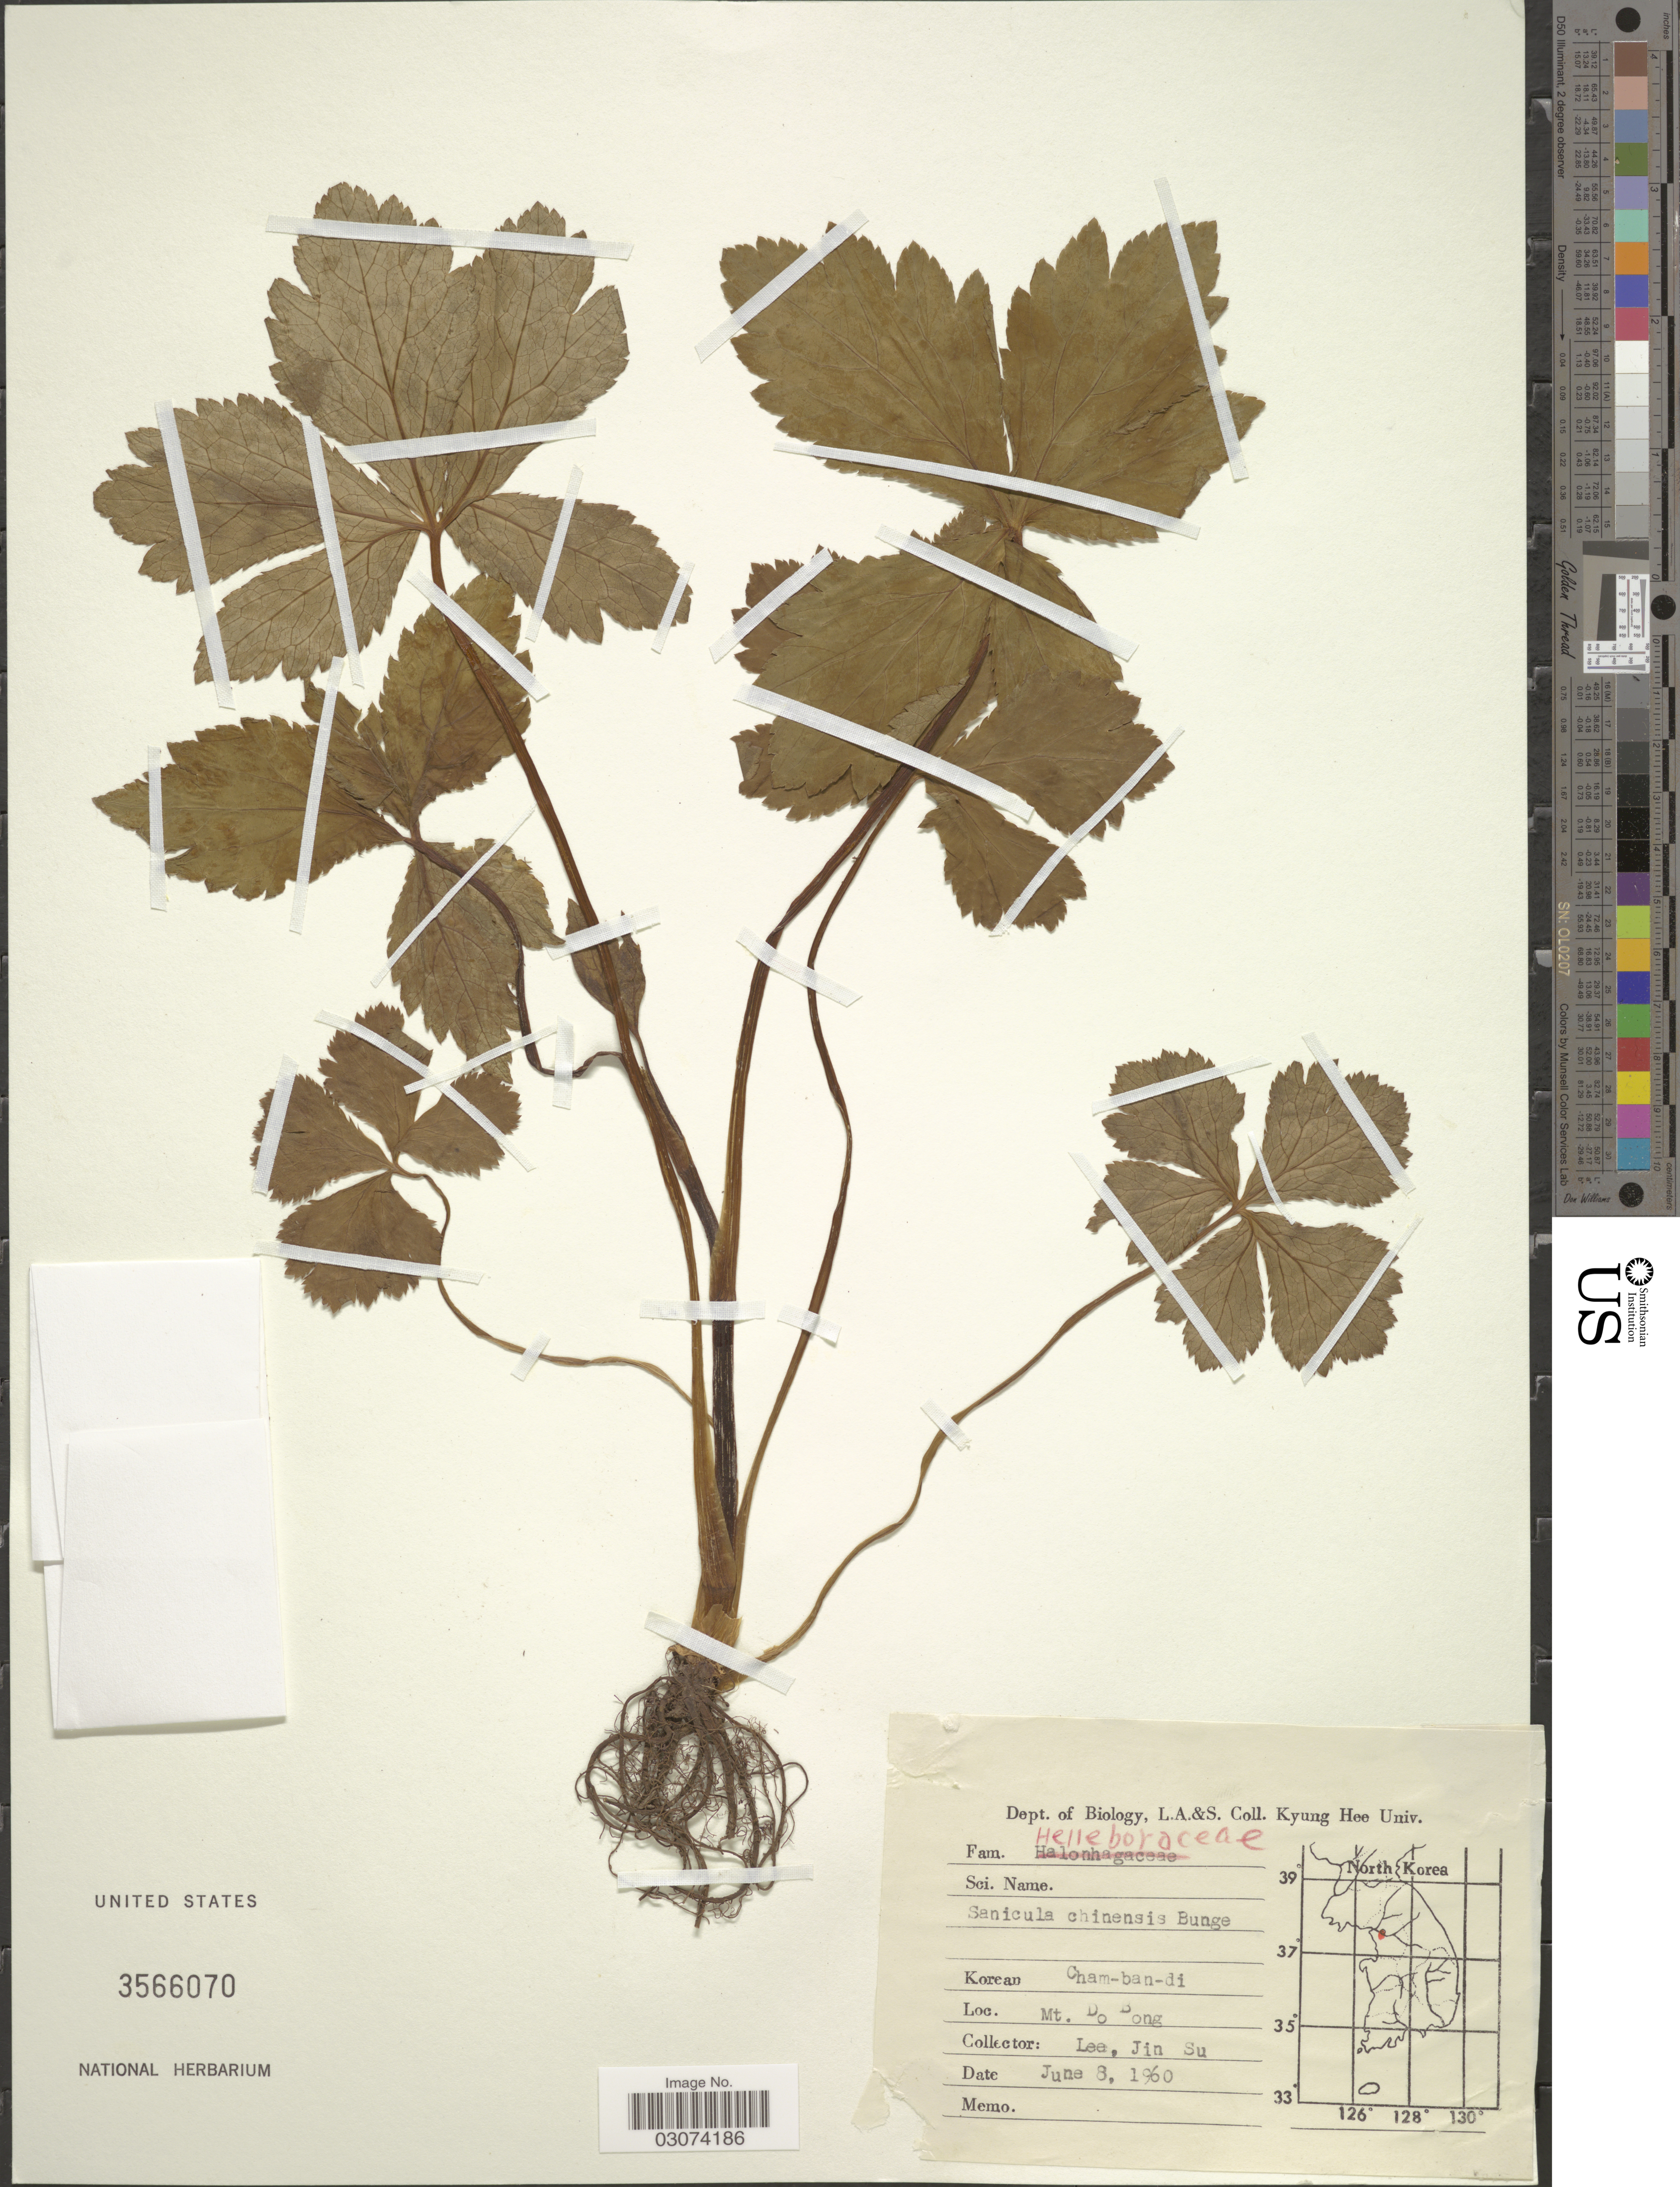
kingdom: Plantae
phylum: Tracheophyta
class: Magnoliopsida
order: Apiales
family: Apiaceae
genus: Sanicula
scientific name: Sanicula chinensis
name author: Bunge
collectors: J. Lee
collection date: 1960-06-08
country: South Korea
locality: Mt. Dobong.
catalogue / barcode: US 3566070